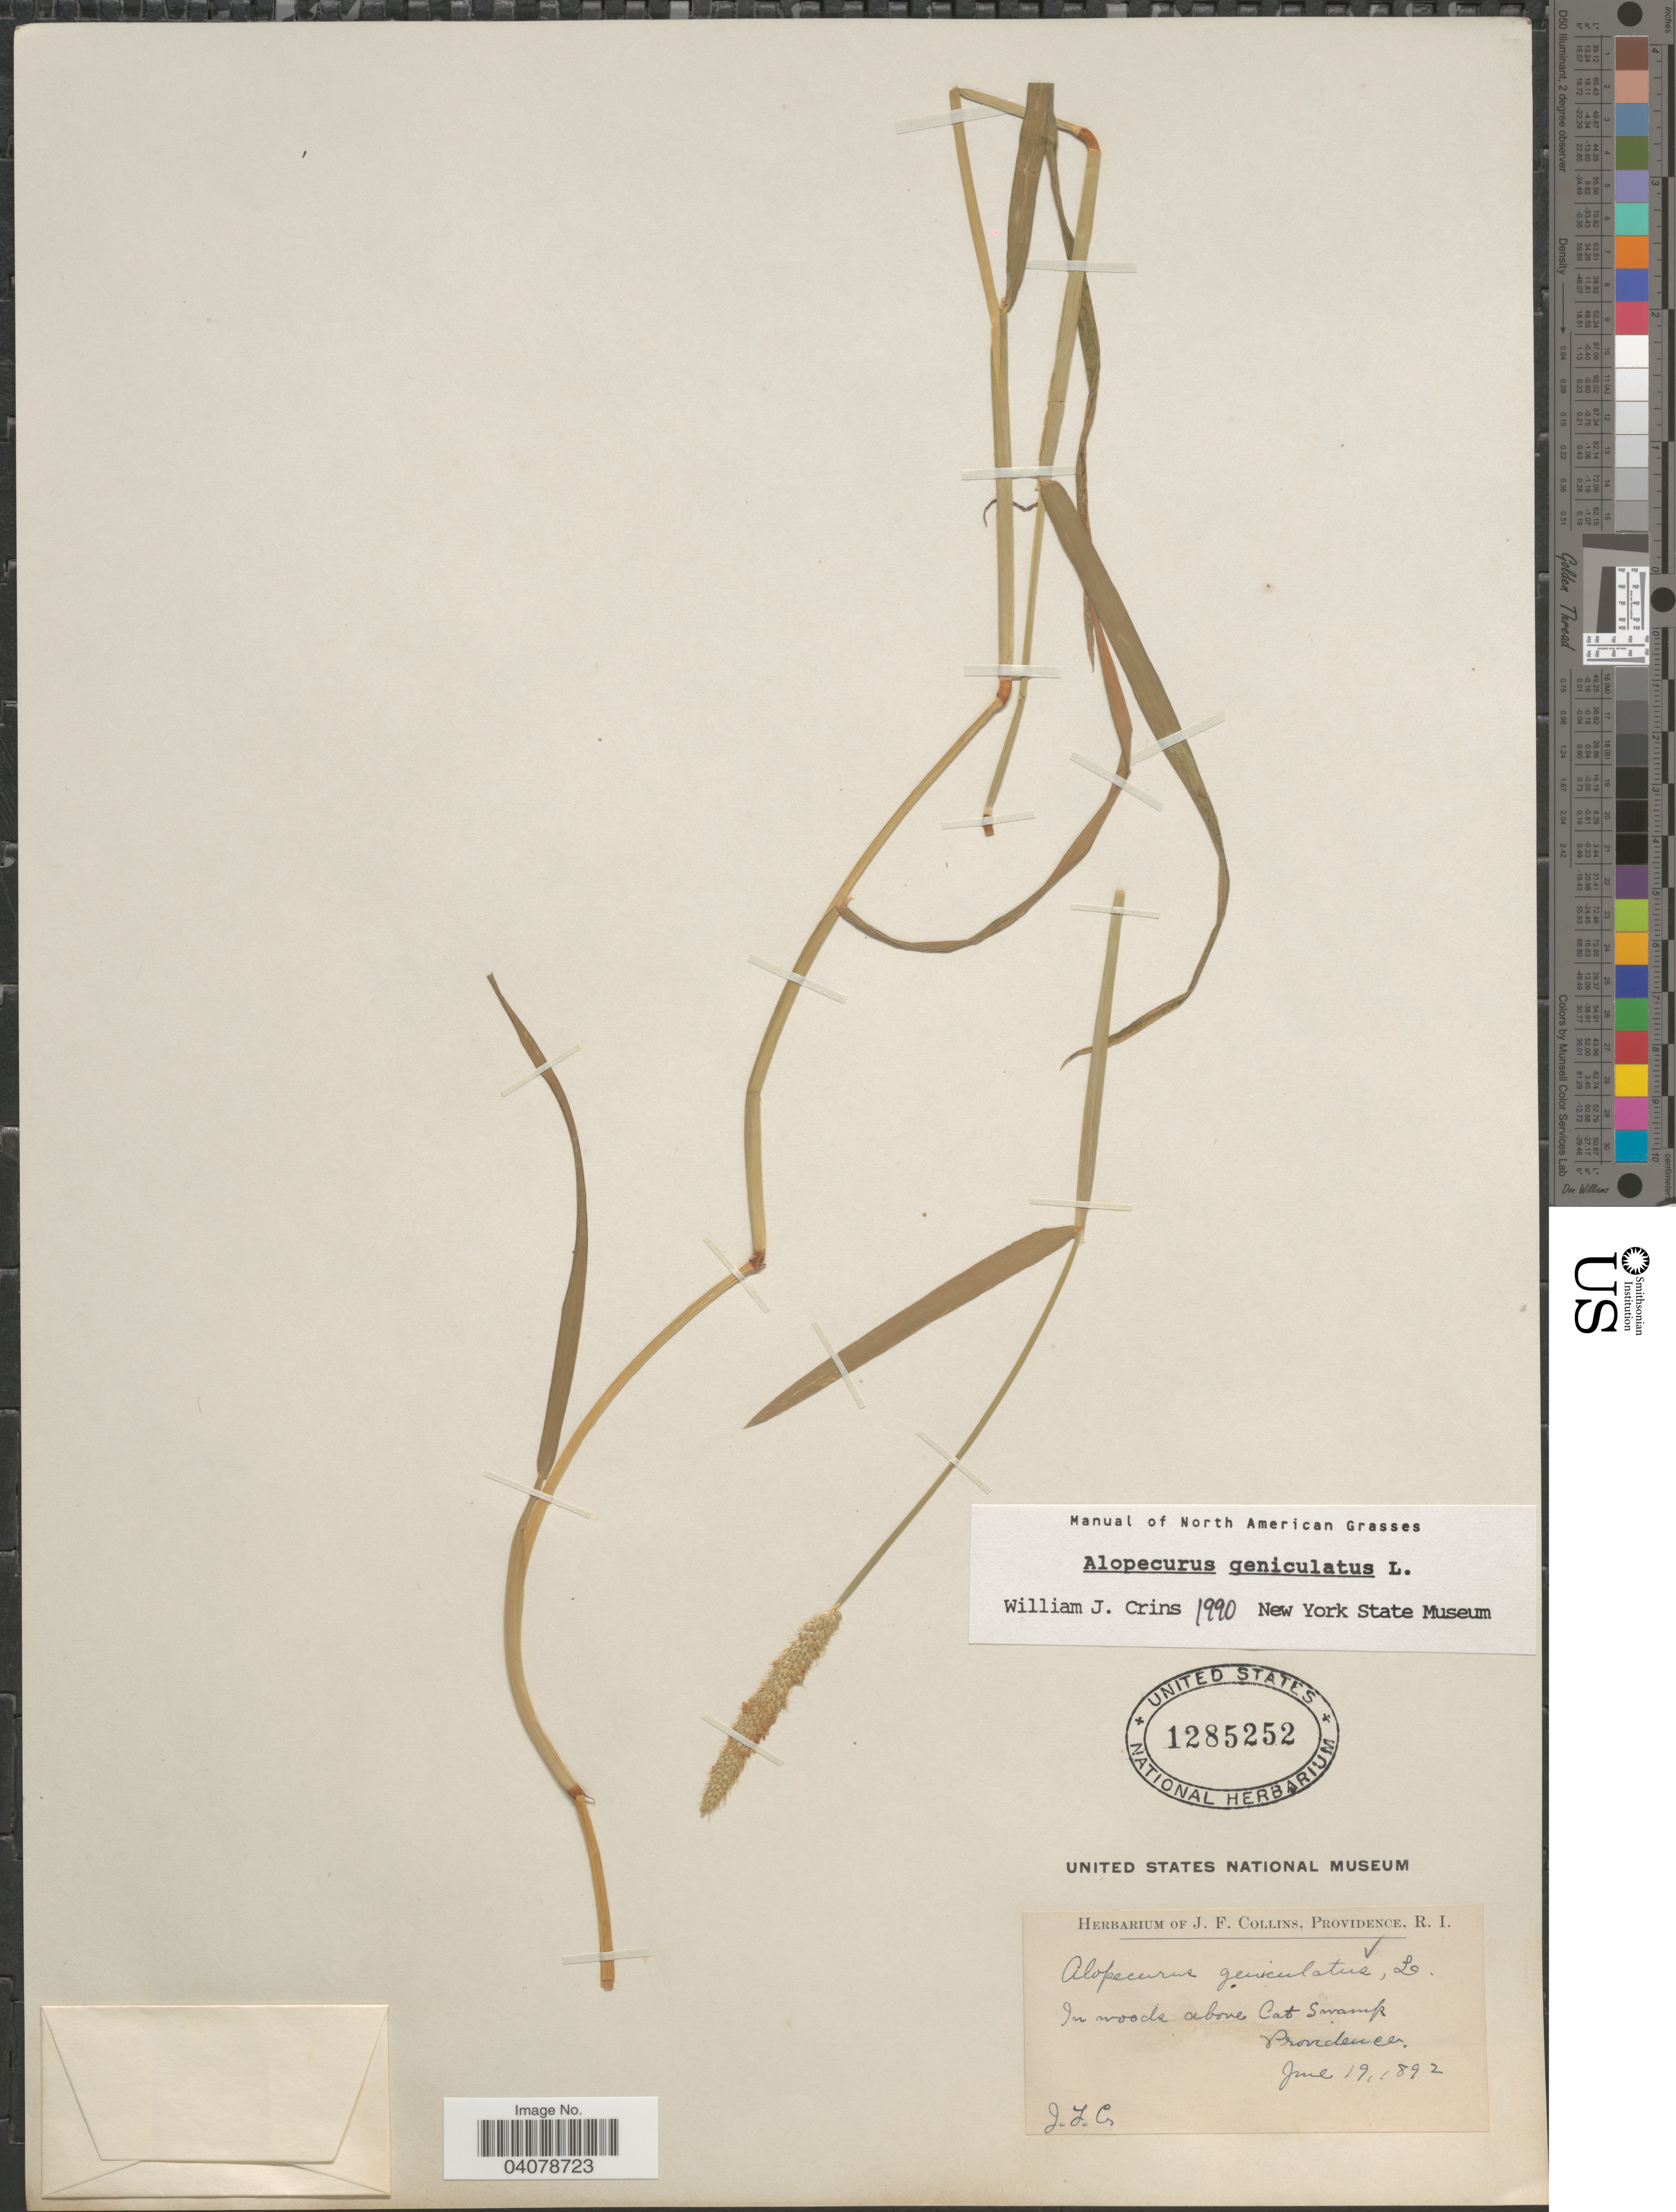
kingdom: Plantae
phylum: Tracheophyta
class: Liliopsida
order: Poales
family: Poaceae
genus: Alopecurus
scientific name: Alopecurus geniculatus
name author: L.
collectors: J. Collins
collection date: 1892-06-19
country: United States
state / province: Rhode Island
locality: In woods above Cat Swamp. Providence.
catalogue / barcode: US 1285252